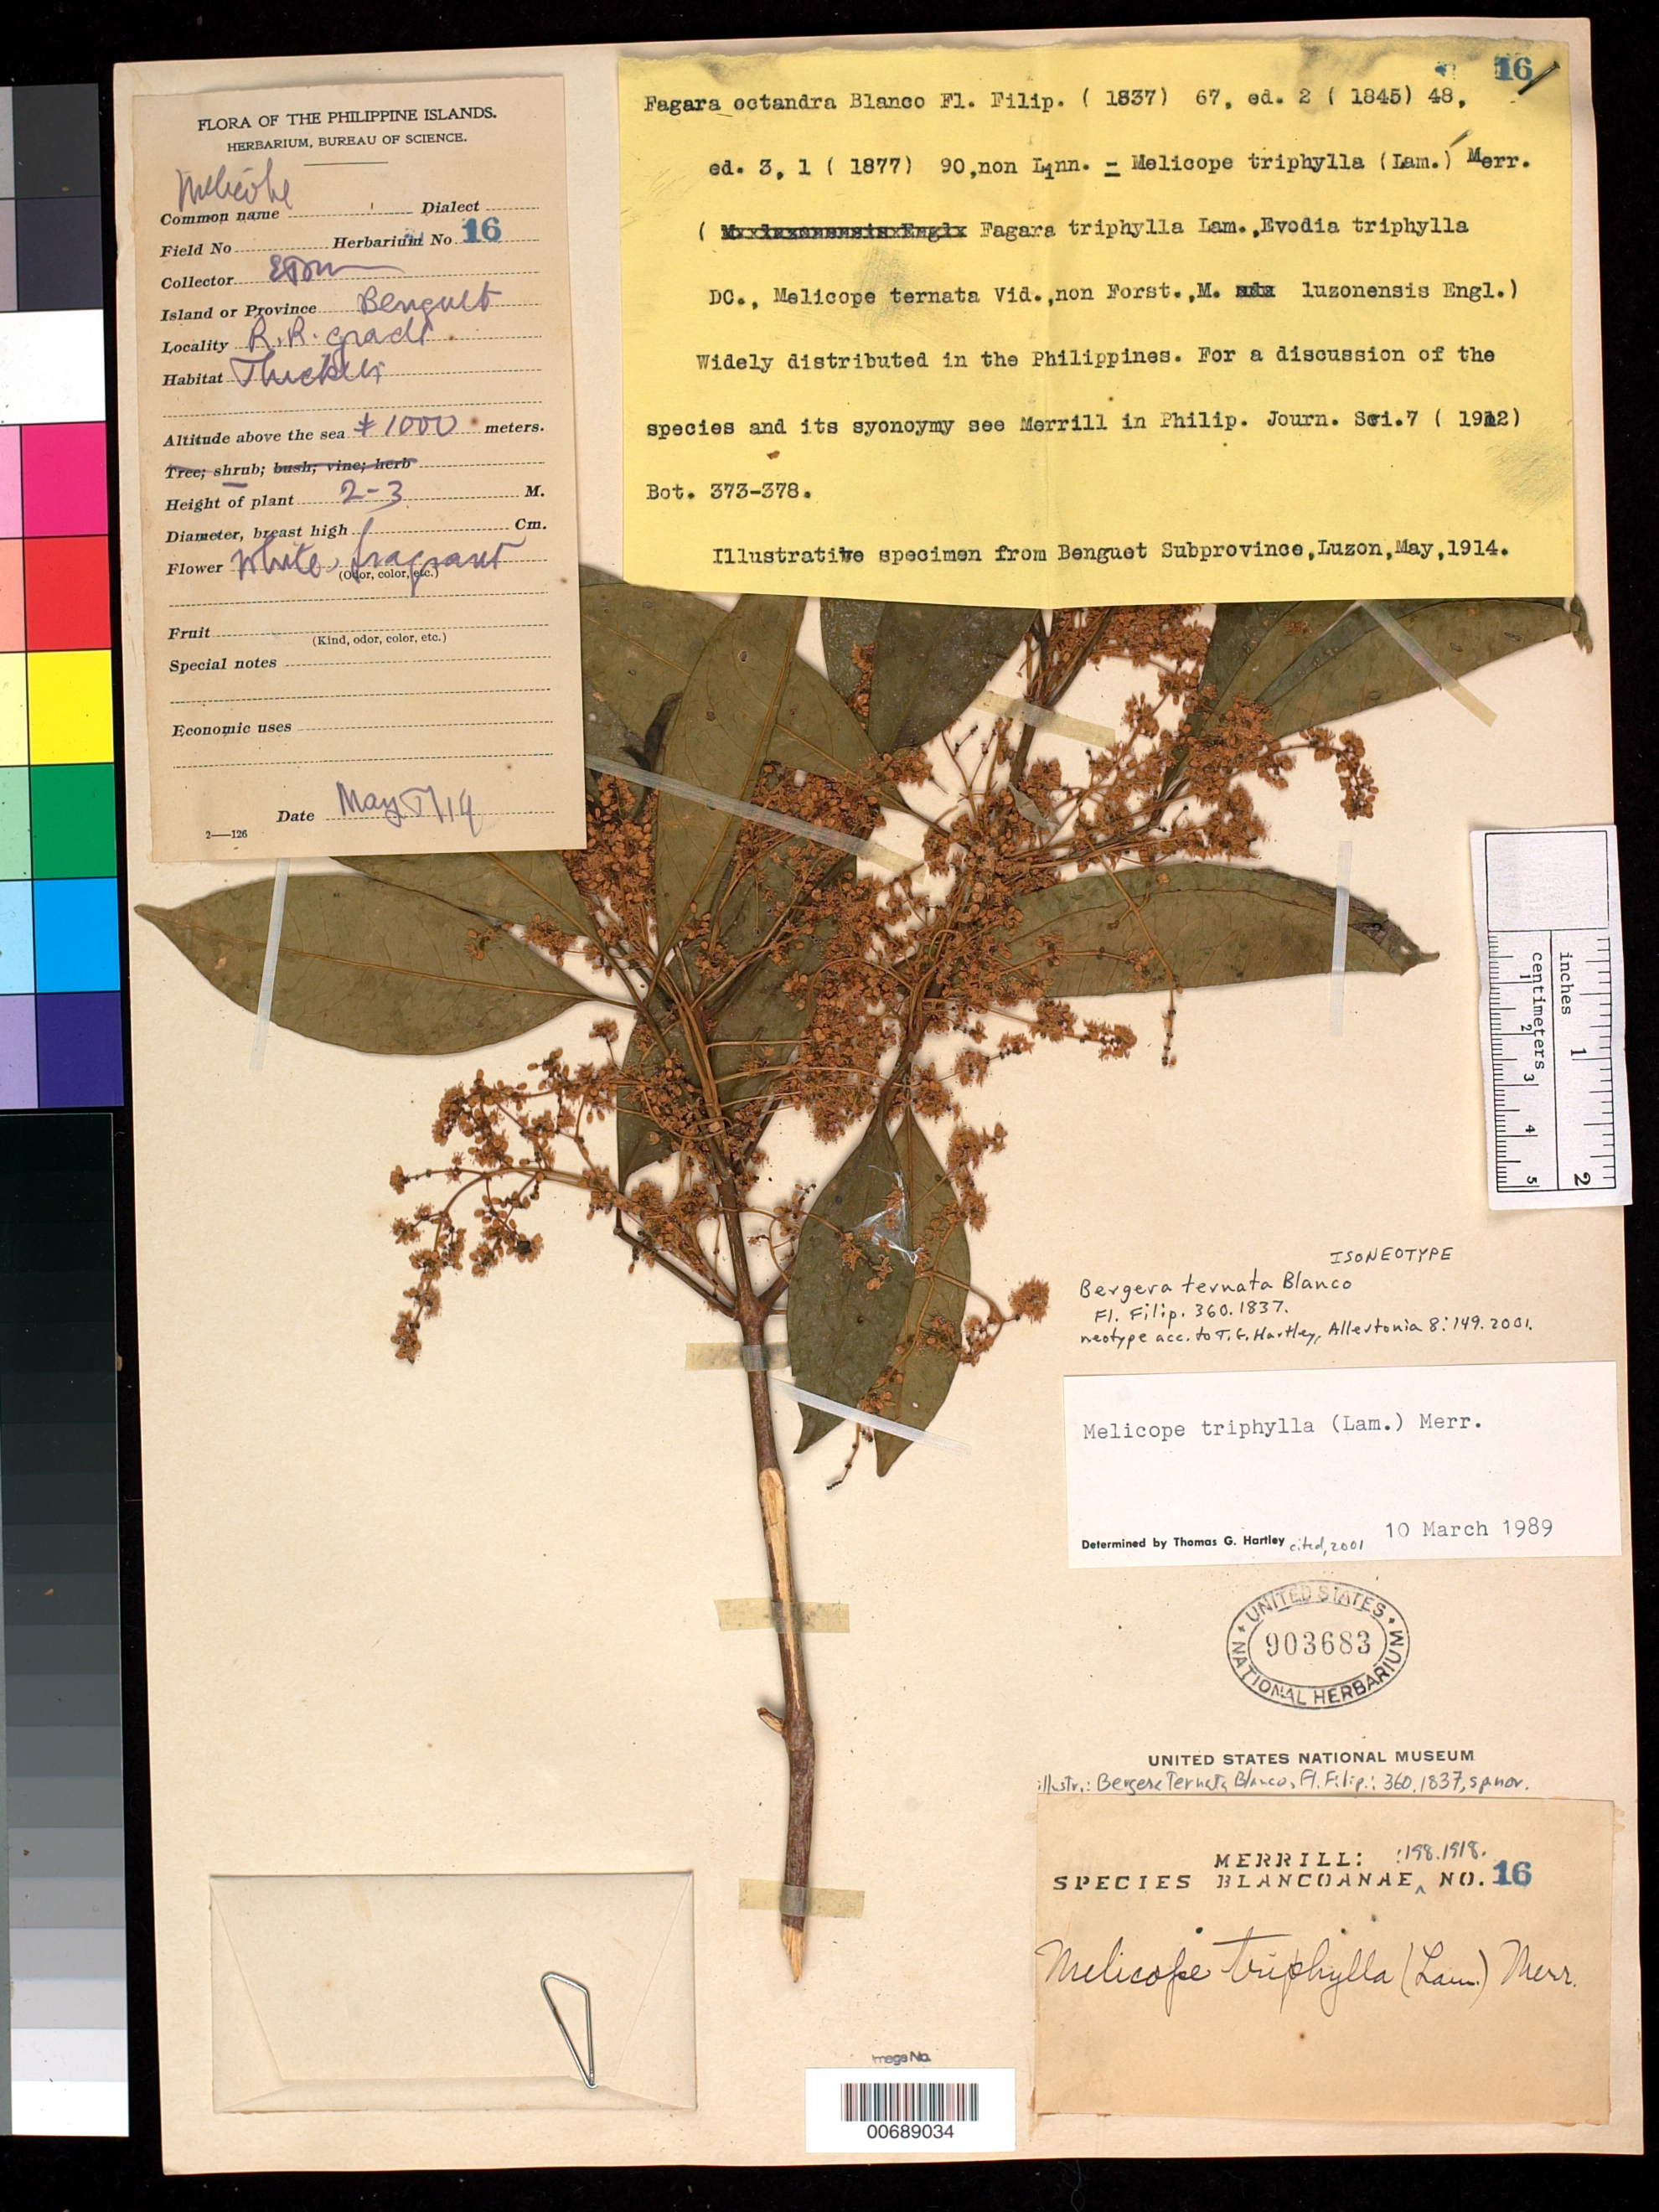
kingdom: Plantae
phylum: Tracheophyta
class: Magnoliopsida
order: Sapindales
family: Rutaceae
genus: Bergera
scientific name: Bergera ternata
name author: Blanco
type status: Isoneotype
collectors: E. D. Merrill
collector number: Sp. Blancoan. 0016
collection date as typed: May 1914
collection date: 1914-05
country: Philippines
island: Luzon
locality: Benguet Subprovince, Luzon.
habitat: Thickets.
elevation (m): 1000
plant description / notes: Neotype at GH.; Cited by E.D. Merrill in Sp. Blancoan. 198. 1918. Original collector label and sheet with typewritten notes by Merrill attached.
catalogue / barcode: US 903683